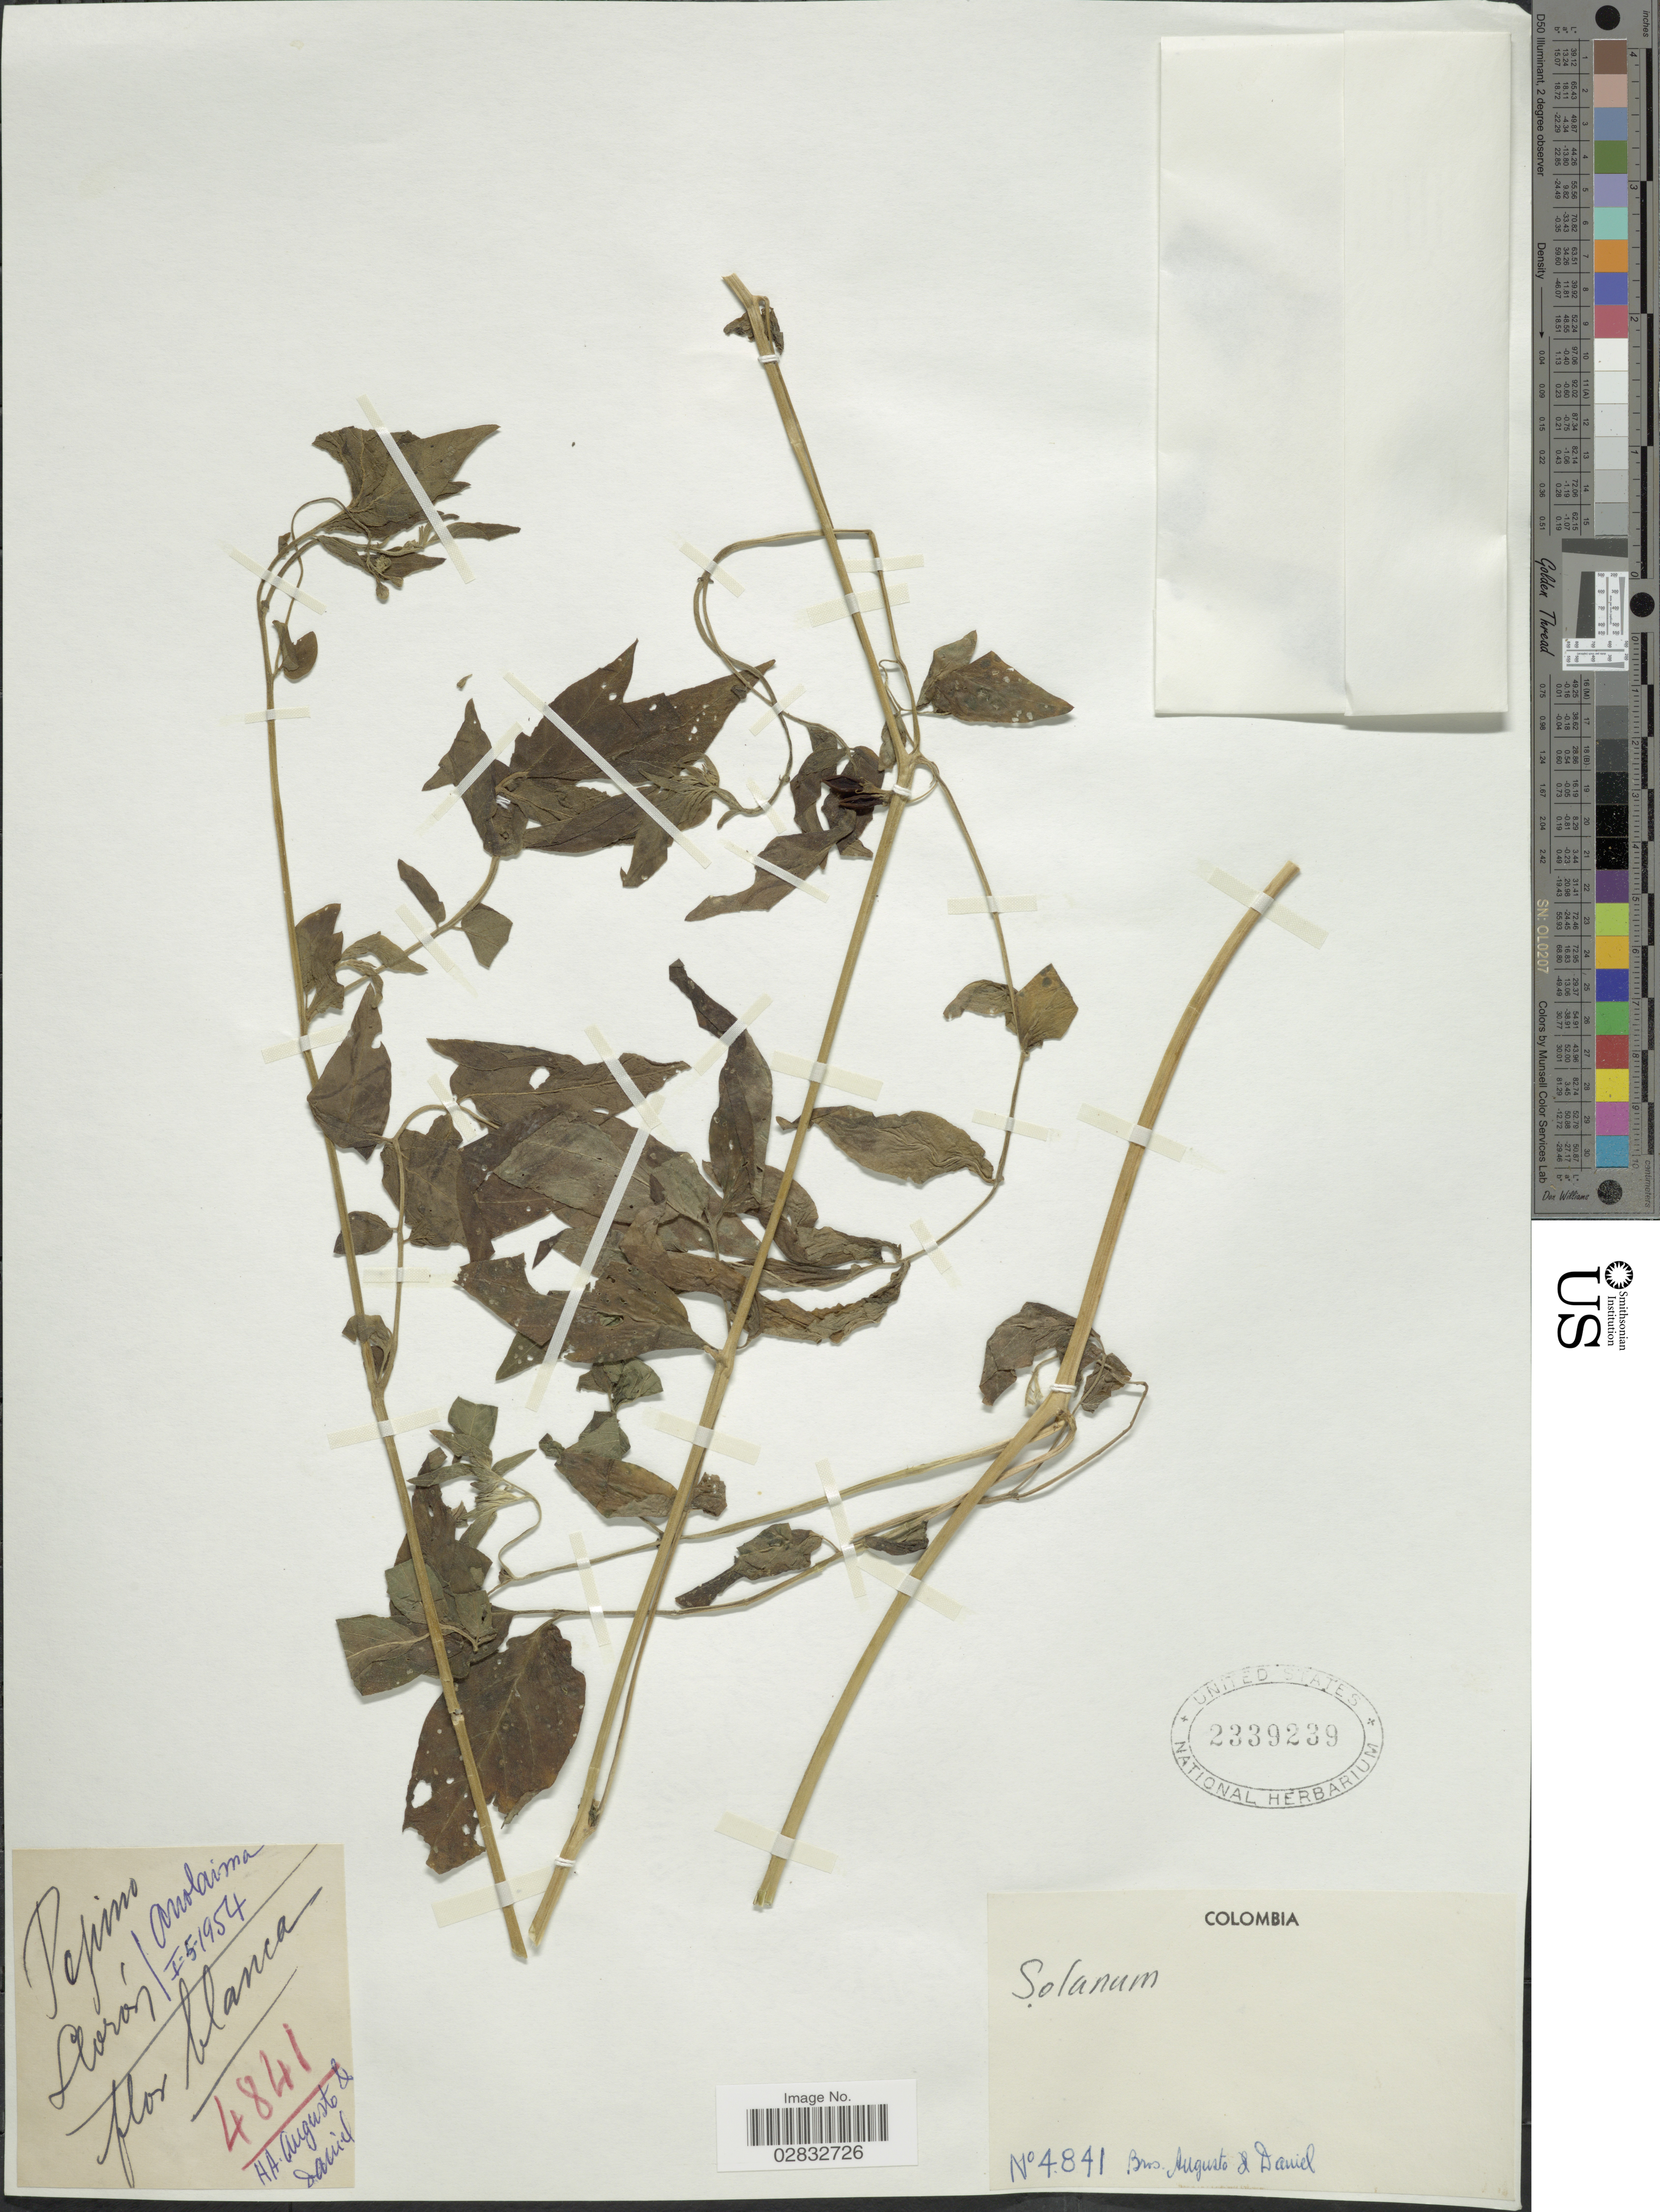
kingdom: Plantae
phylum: Tracheophyta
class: Magnoliopsida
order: Solanales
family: Solanaceae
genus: Solanum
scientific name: Solanum caripense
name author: Humb. & Bonpl. ex Dunal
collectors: B. Augusto & Bro. Daniel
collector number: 4841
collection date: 1954-05-01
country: Colombia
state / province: Cundinamarca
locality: Anolaima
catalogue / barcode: US 2339239